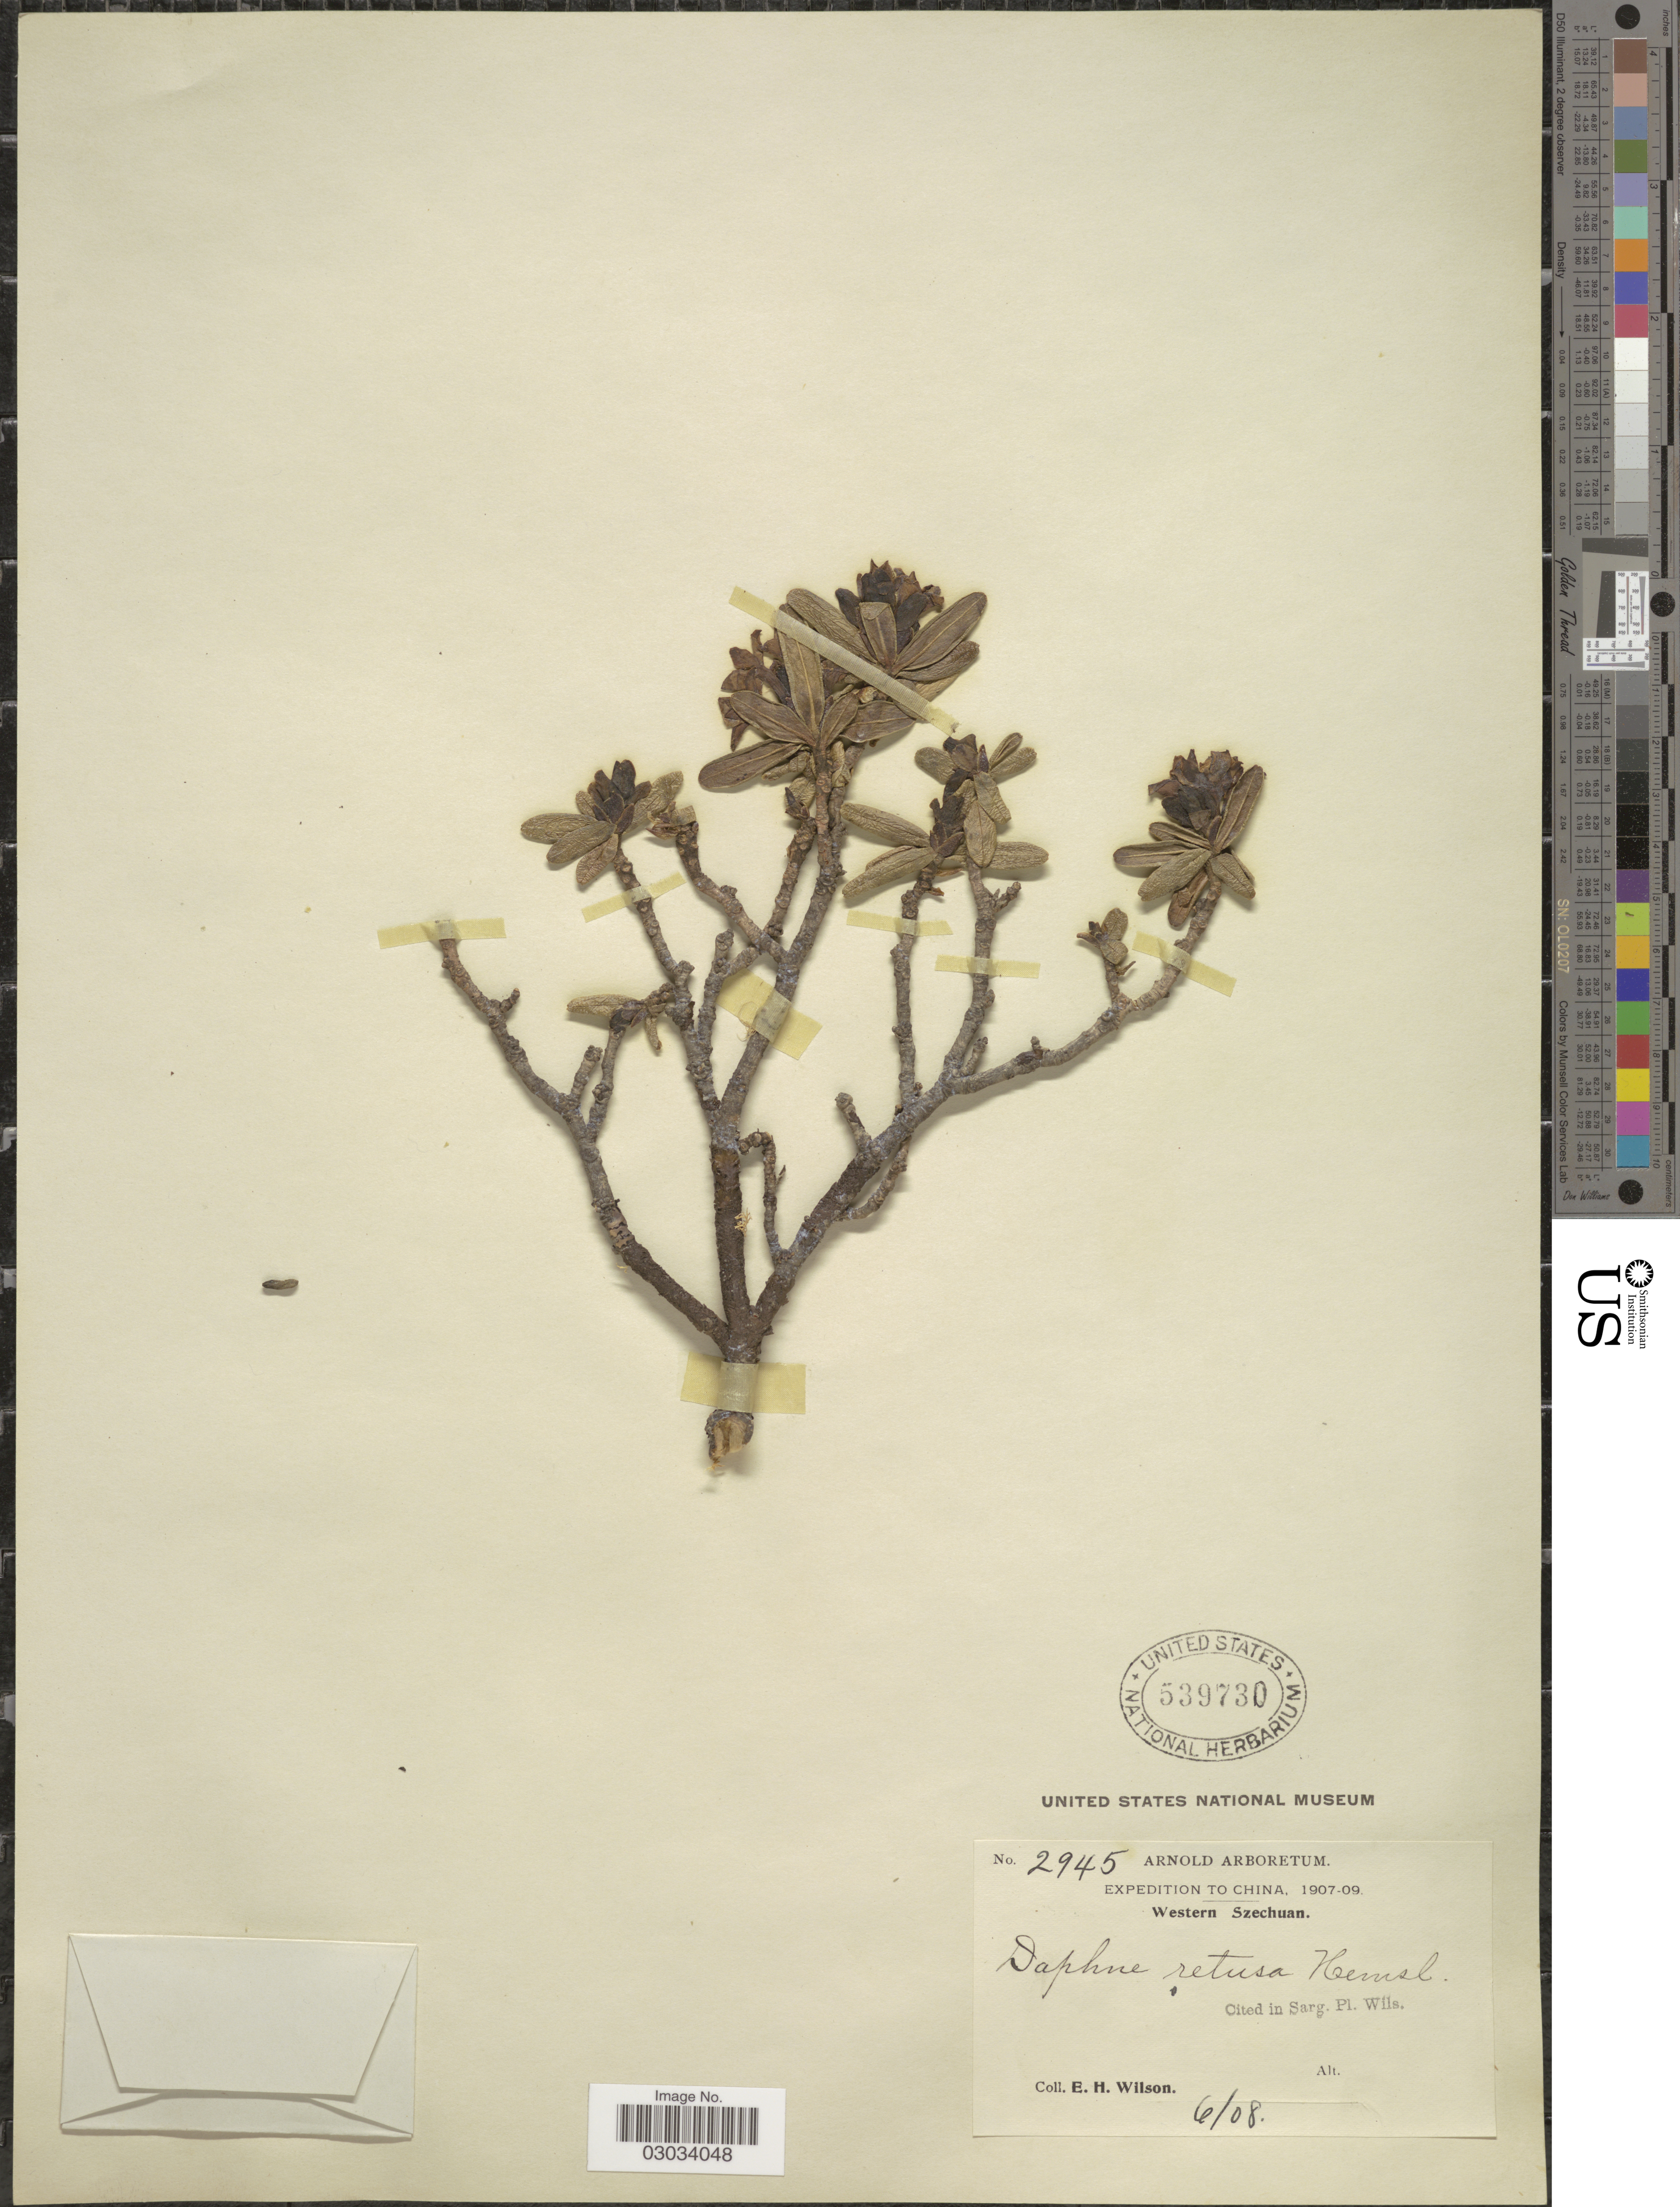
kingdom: Plantae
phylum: Tracheophyta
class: Magnoliopsida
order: Malvales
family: Thymelaeaceae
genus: Daphne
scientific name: Daphne retusa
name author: Hemsl.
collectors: E. Wilson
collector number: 2945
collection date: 1908-06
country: China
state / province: Sichuan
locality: Western Szechuan.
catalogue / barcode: US 539730